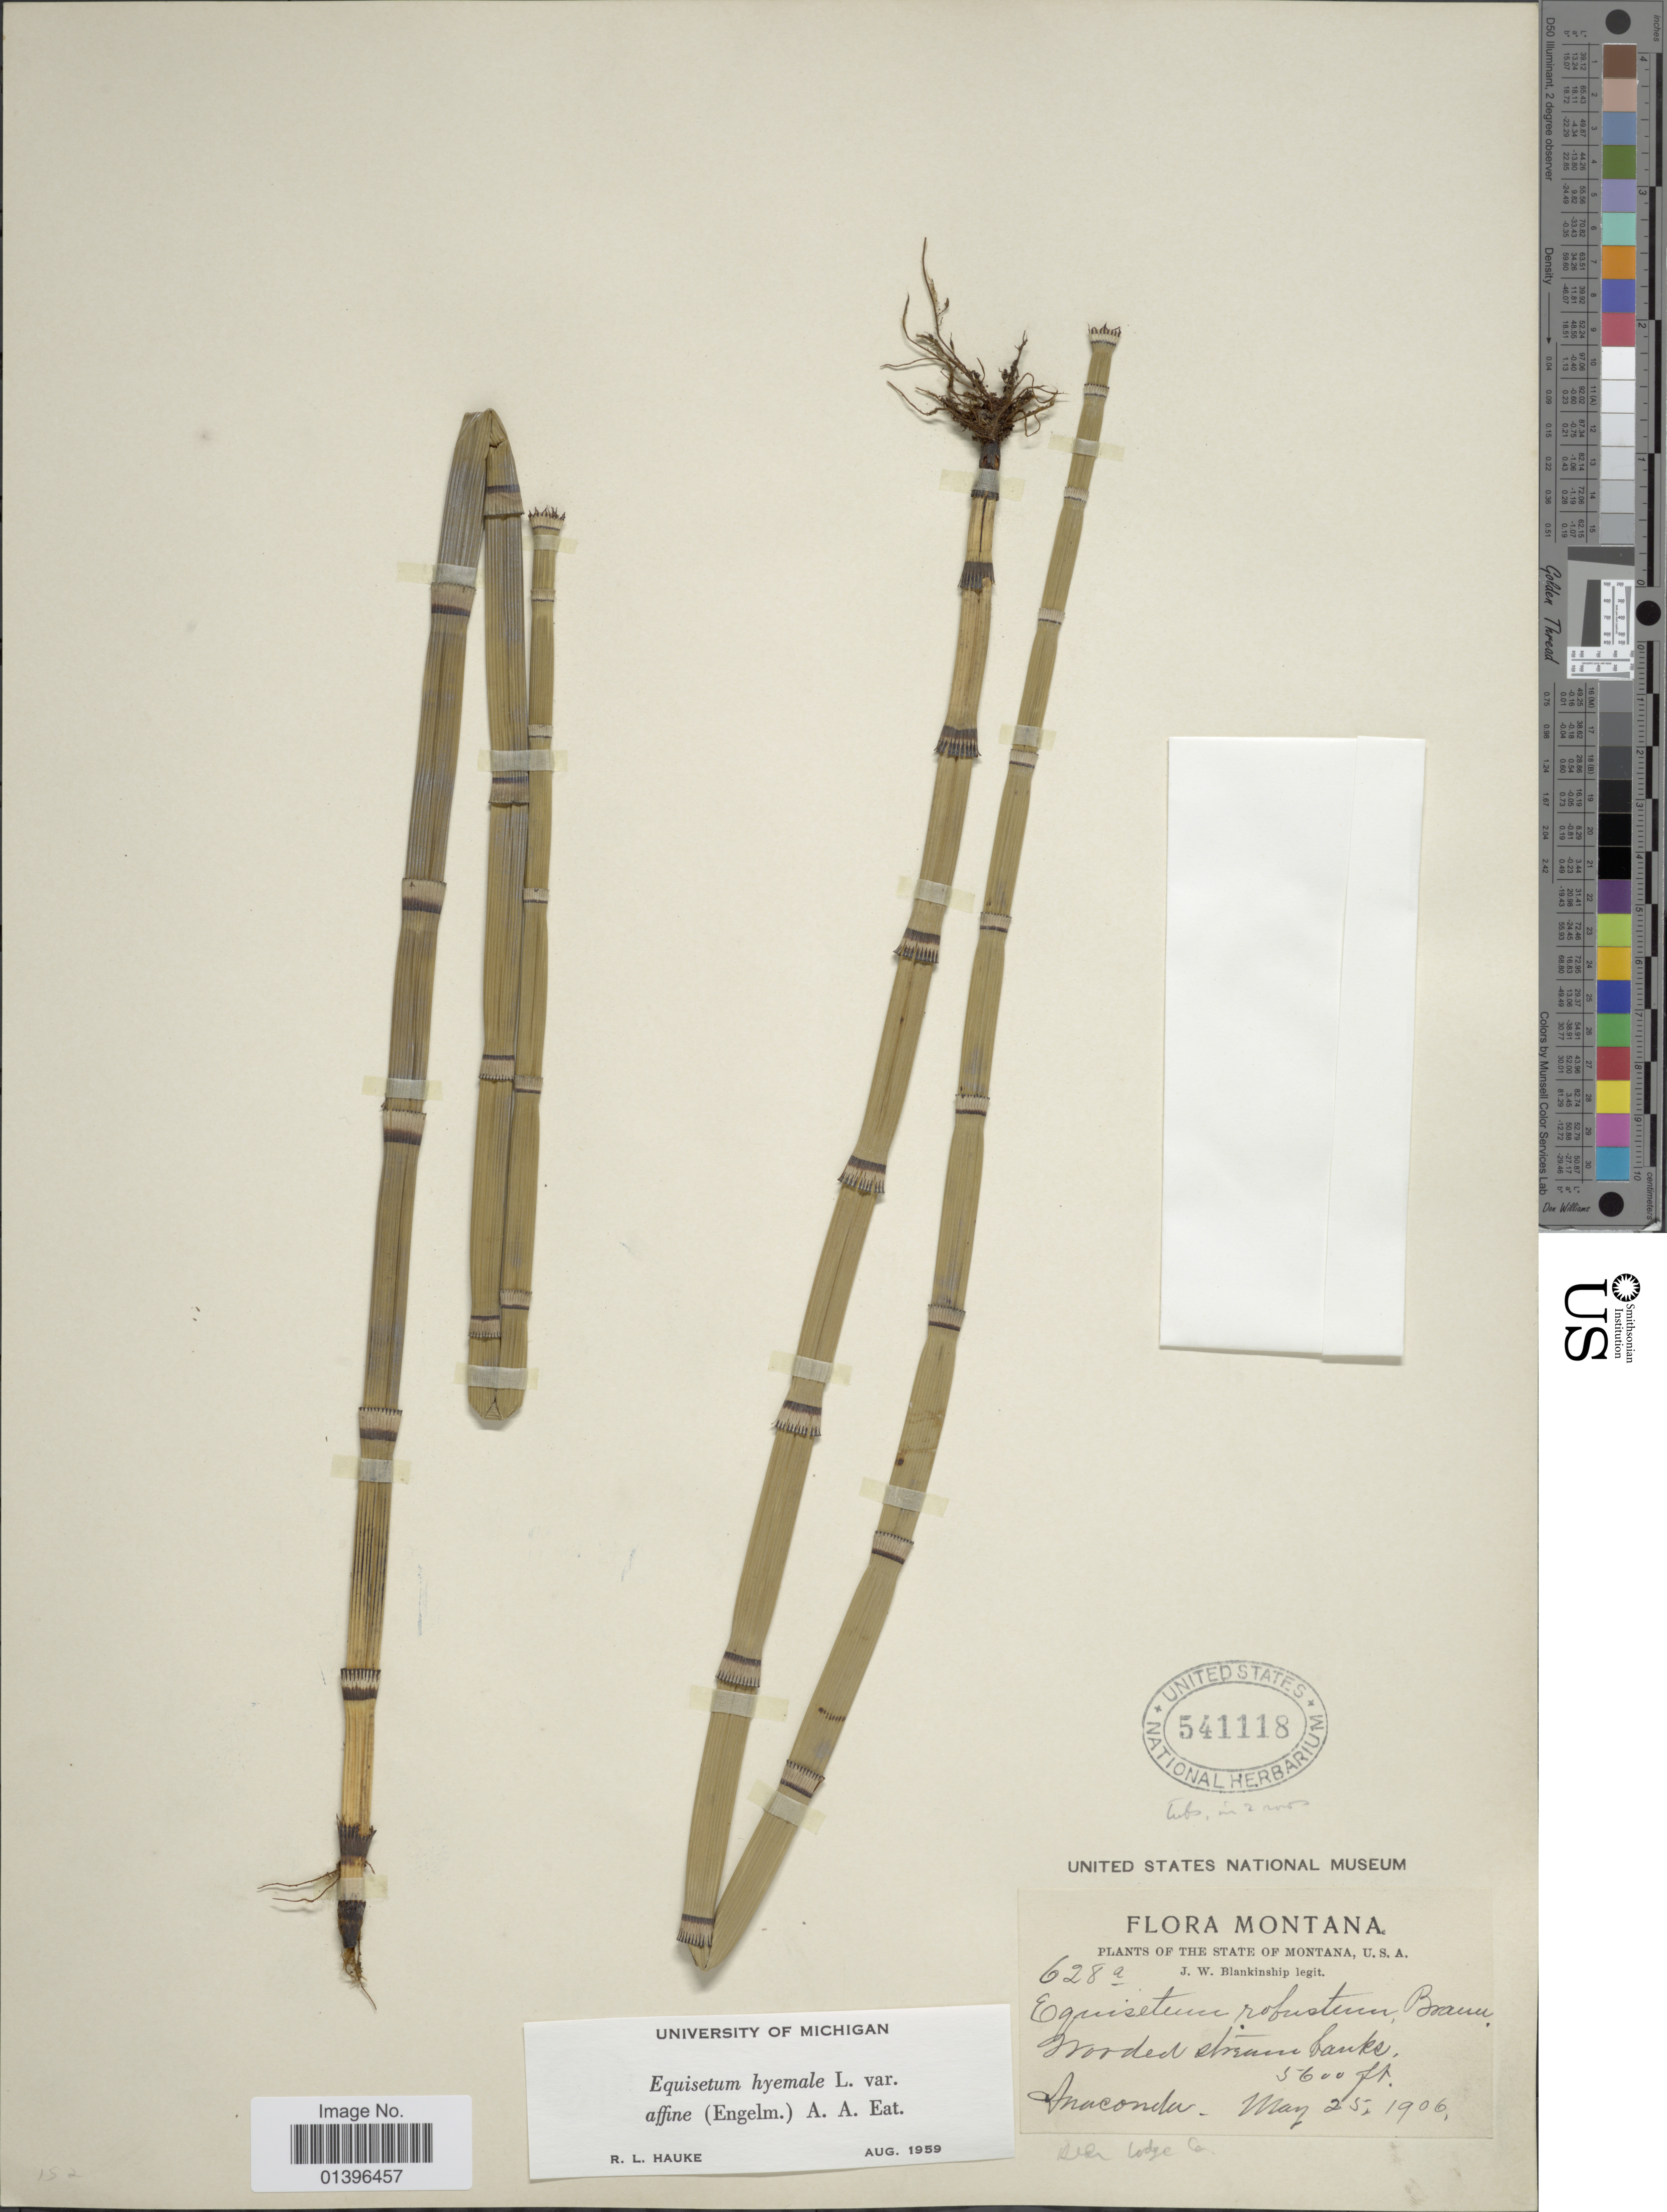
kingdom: Plantae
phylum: Tracheophyta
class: Polypodiopsida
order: Equisetales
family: Equisetaceae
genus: Equisetum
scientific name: Equisetum hyemale var. affine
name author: (Engelm.) A.A. Eaton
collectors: J. W. Blankinship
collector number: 628a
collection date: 1906-05-25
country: United States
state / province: Montana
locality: Wooded stream banks, Anaconda, Deer Lodge Co.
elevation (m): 1707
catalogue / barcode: US 541118